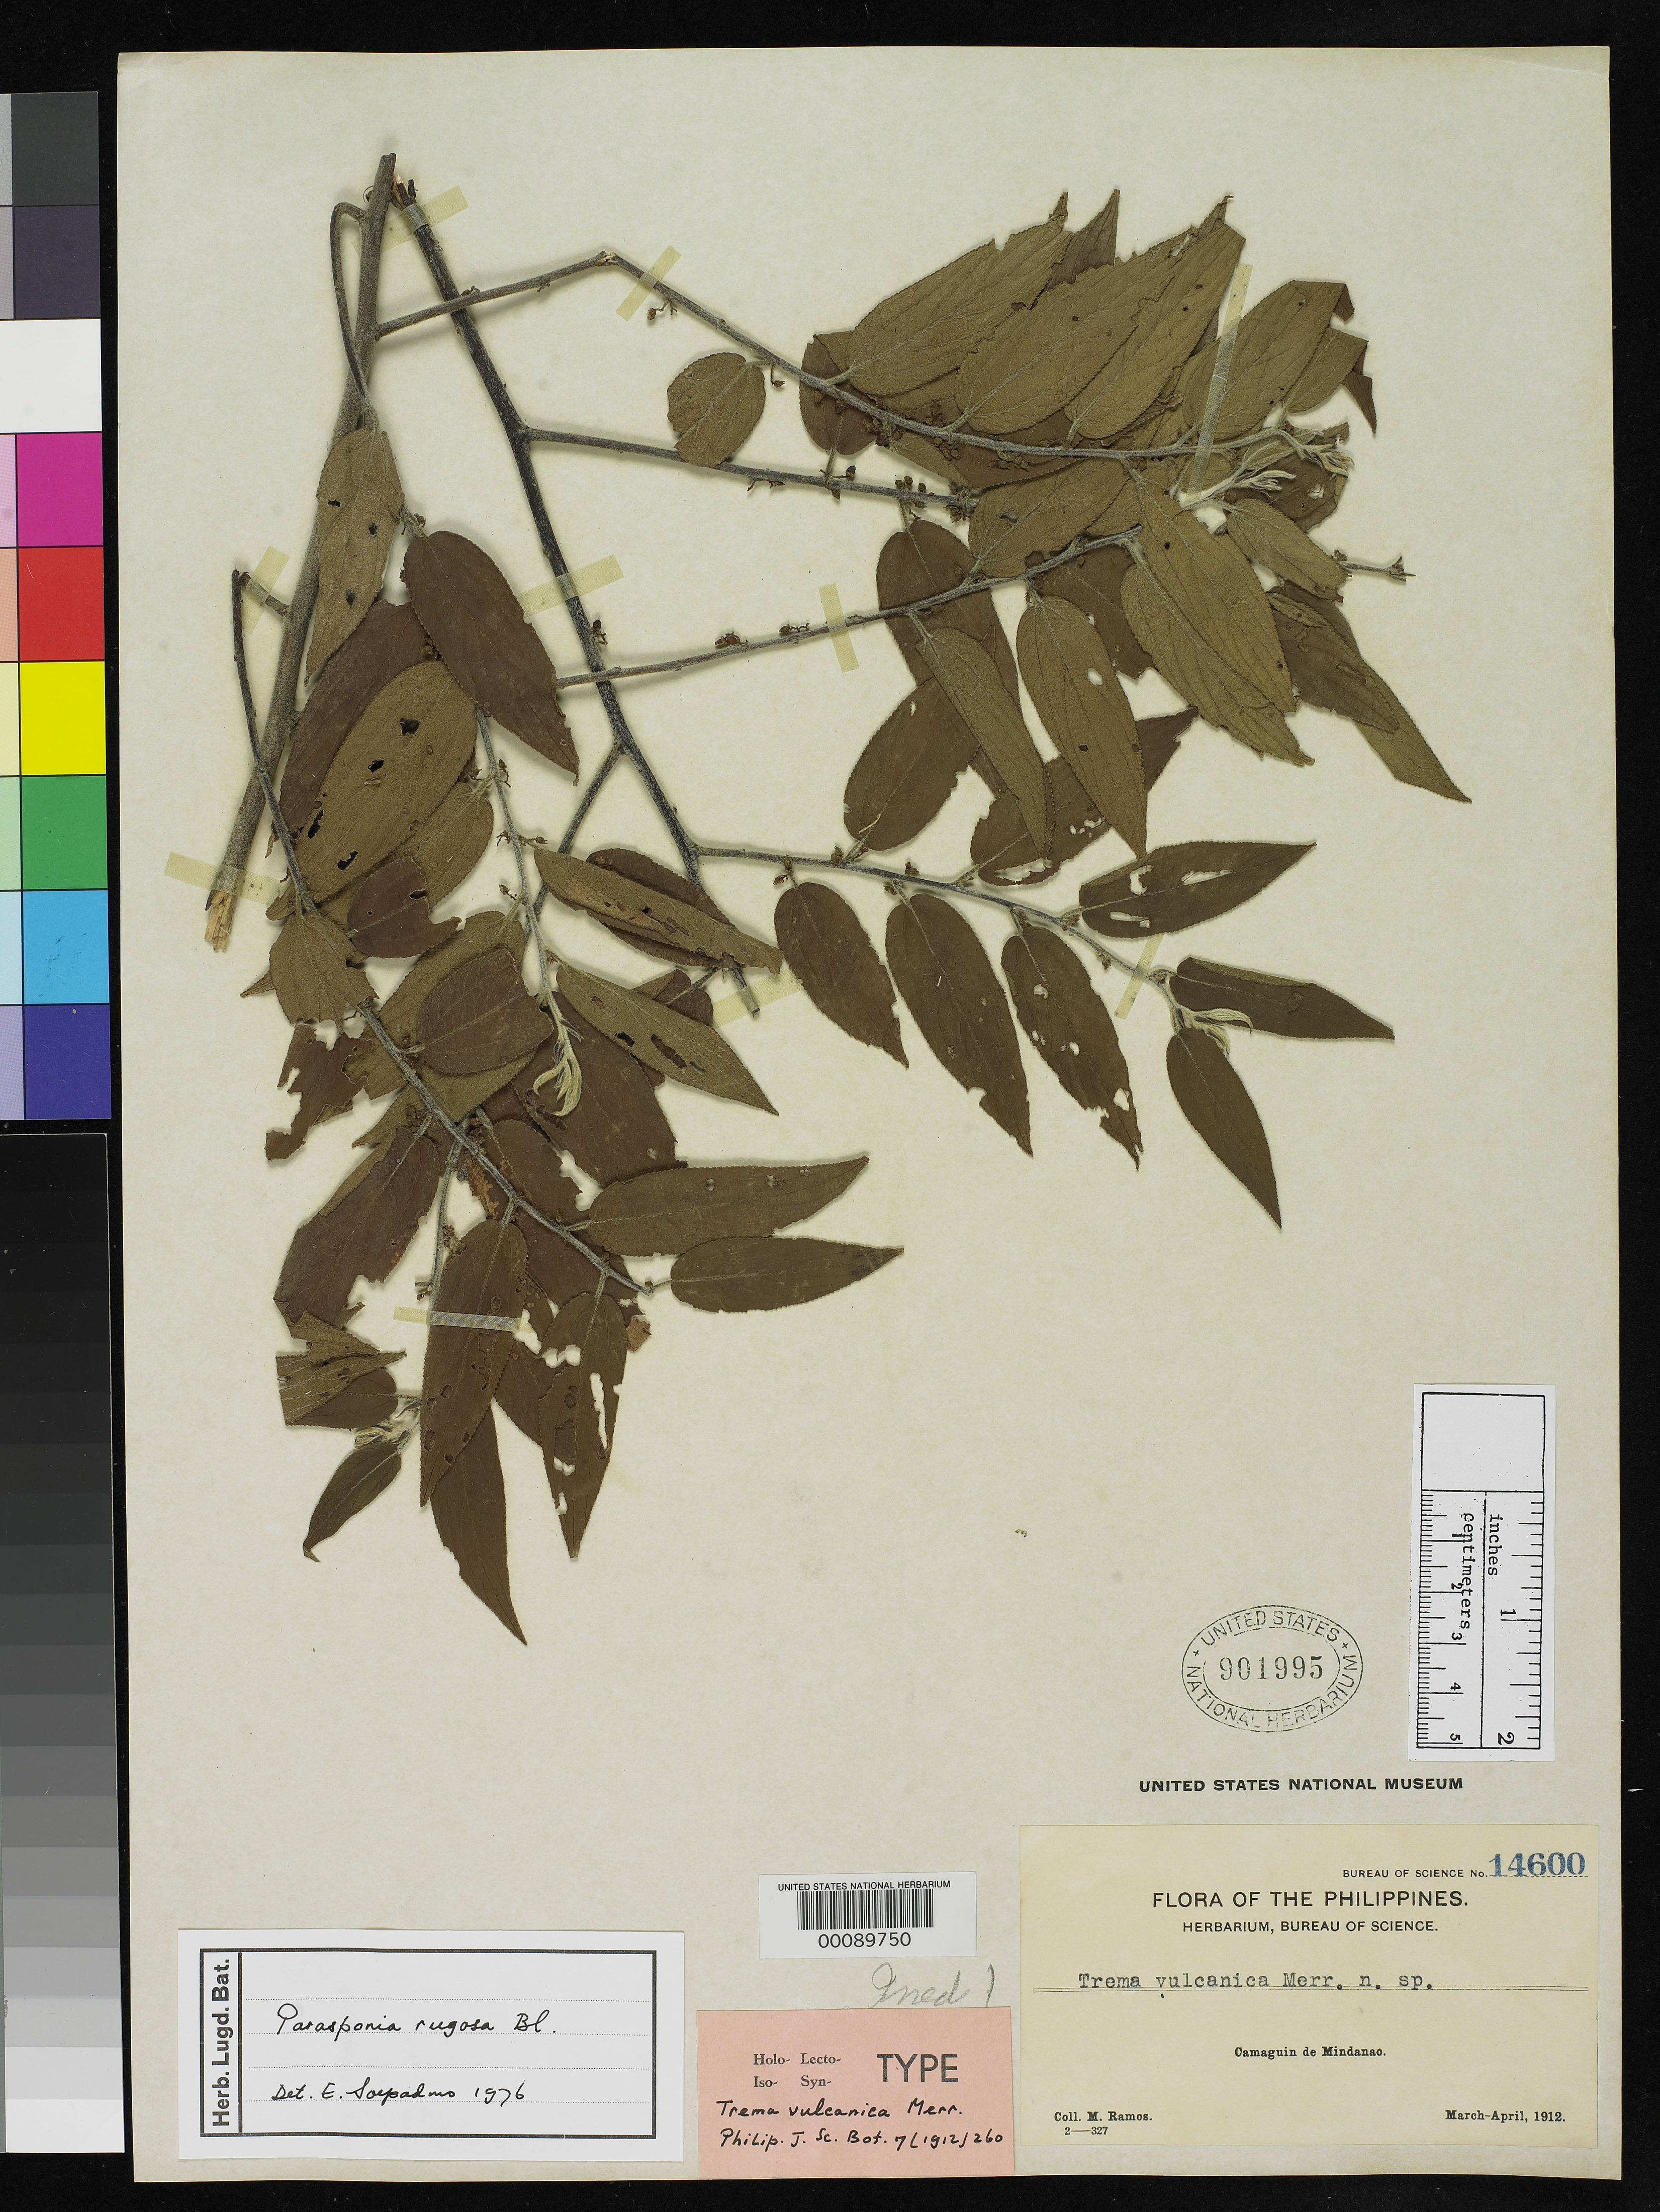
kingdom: Plantae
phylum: Tracheophyta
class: Magnoliopsida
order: Rosales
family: Cannabaceae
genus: Trema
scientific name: Trema vulcanicum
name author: Merr.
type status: Isotype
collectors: M. Ramos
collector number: Bur. Sci. 14600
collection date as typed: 27 Apr 1912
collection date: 1912-04-27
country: Philippines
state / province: Northern Mindanao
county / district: Camiguin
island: Mindanao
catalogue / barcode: US 901995